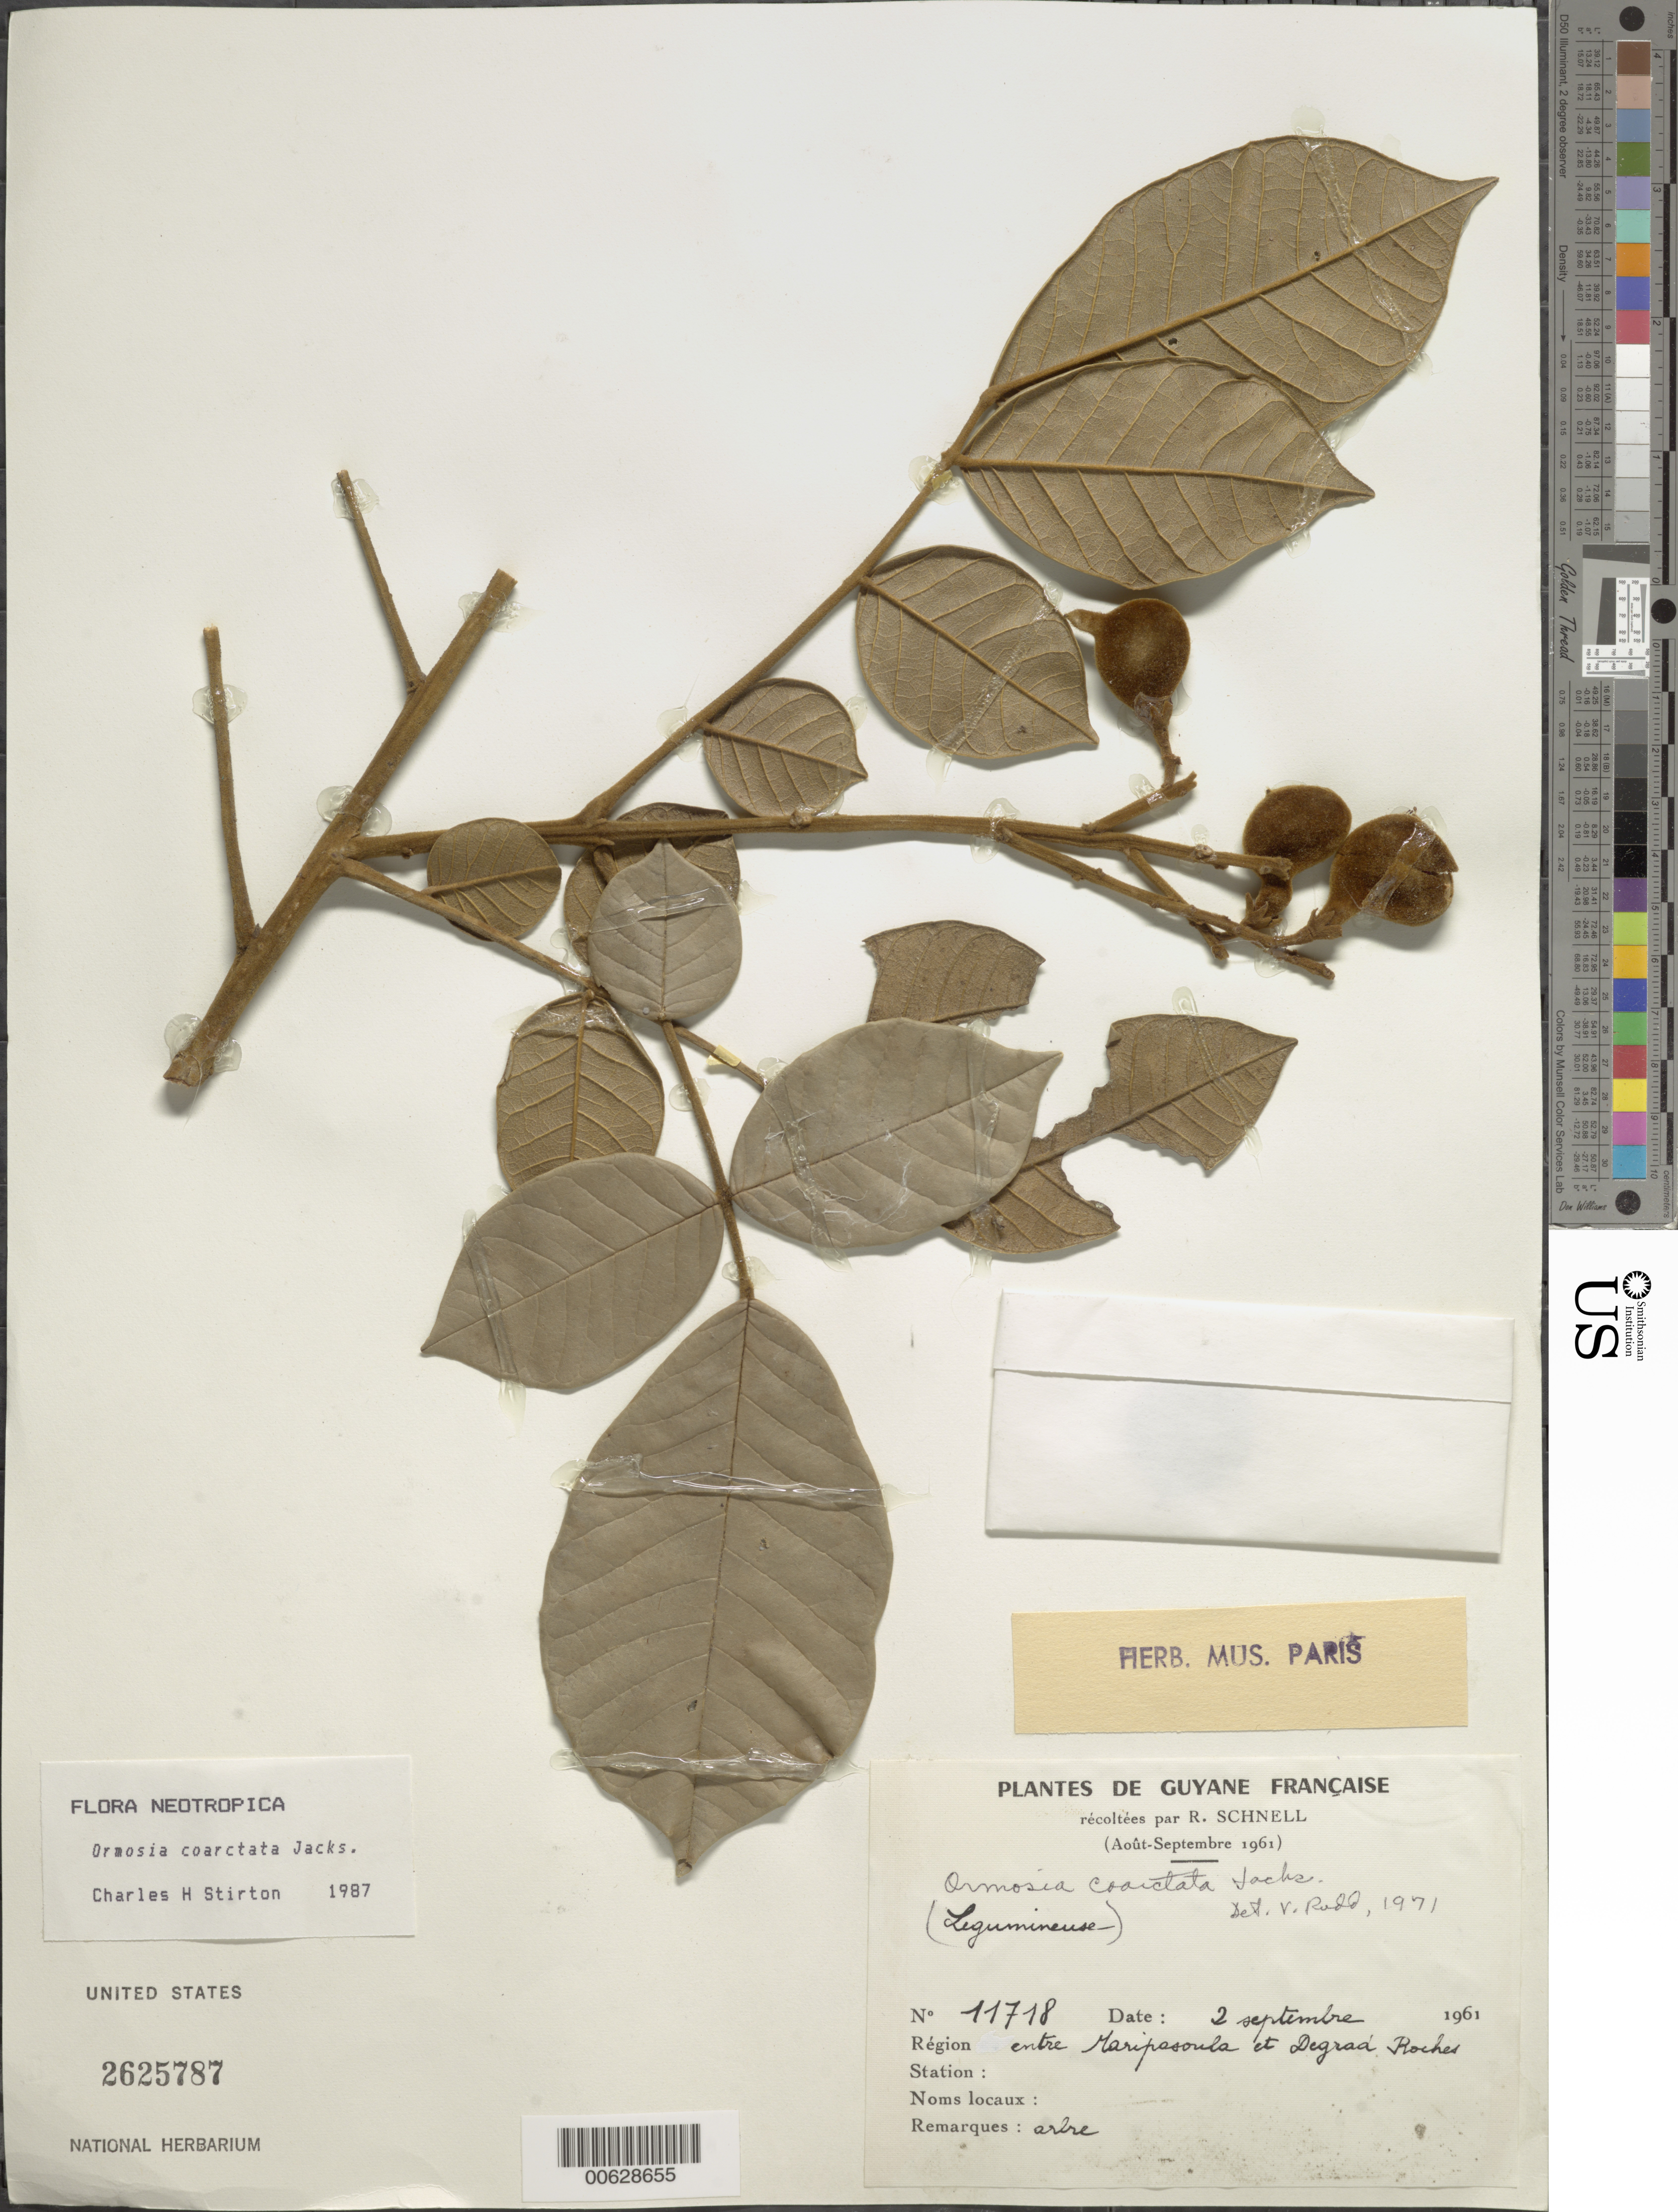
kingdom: Plantae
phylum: Tracheophyta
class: Magnoliopsida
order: Fabales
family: Fabaceae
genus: Ormosia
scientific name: Ormosia coarctata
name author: Jacks.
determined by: Stirton, Charles H.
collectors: R. A. Schnell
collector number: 11718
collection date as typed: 2-Sep-61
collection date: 1961-09-02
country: French Guiana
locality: Maripasoula, to Degrad Roches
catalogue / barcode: US 2625787